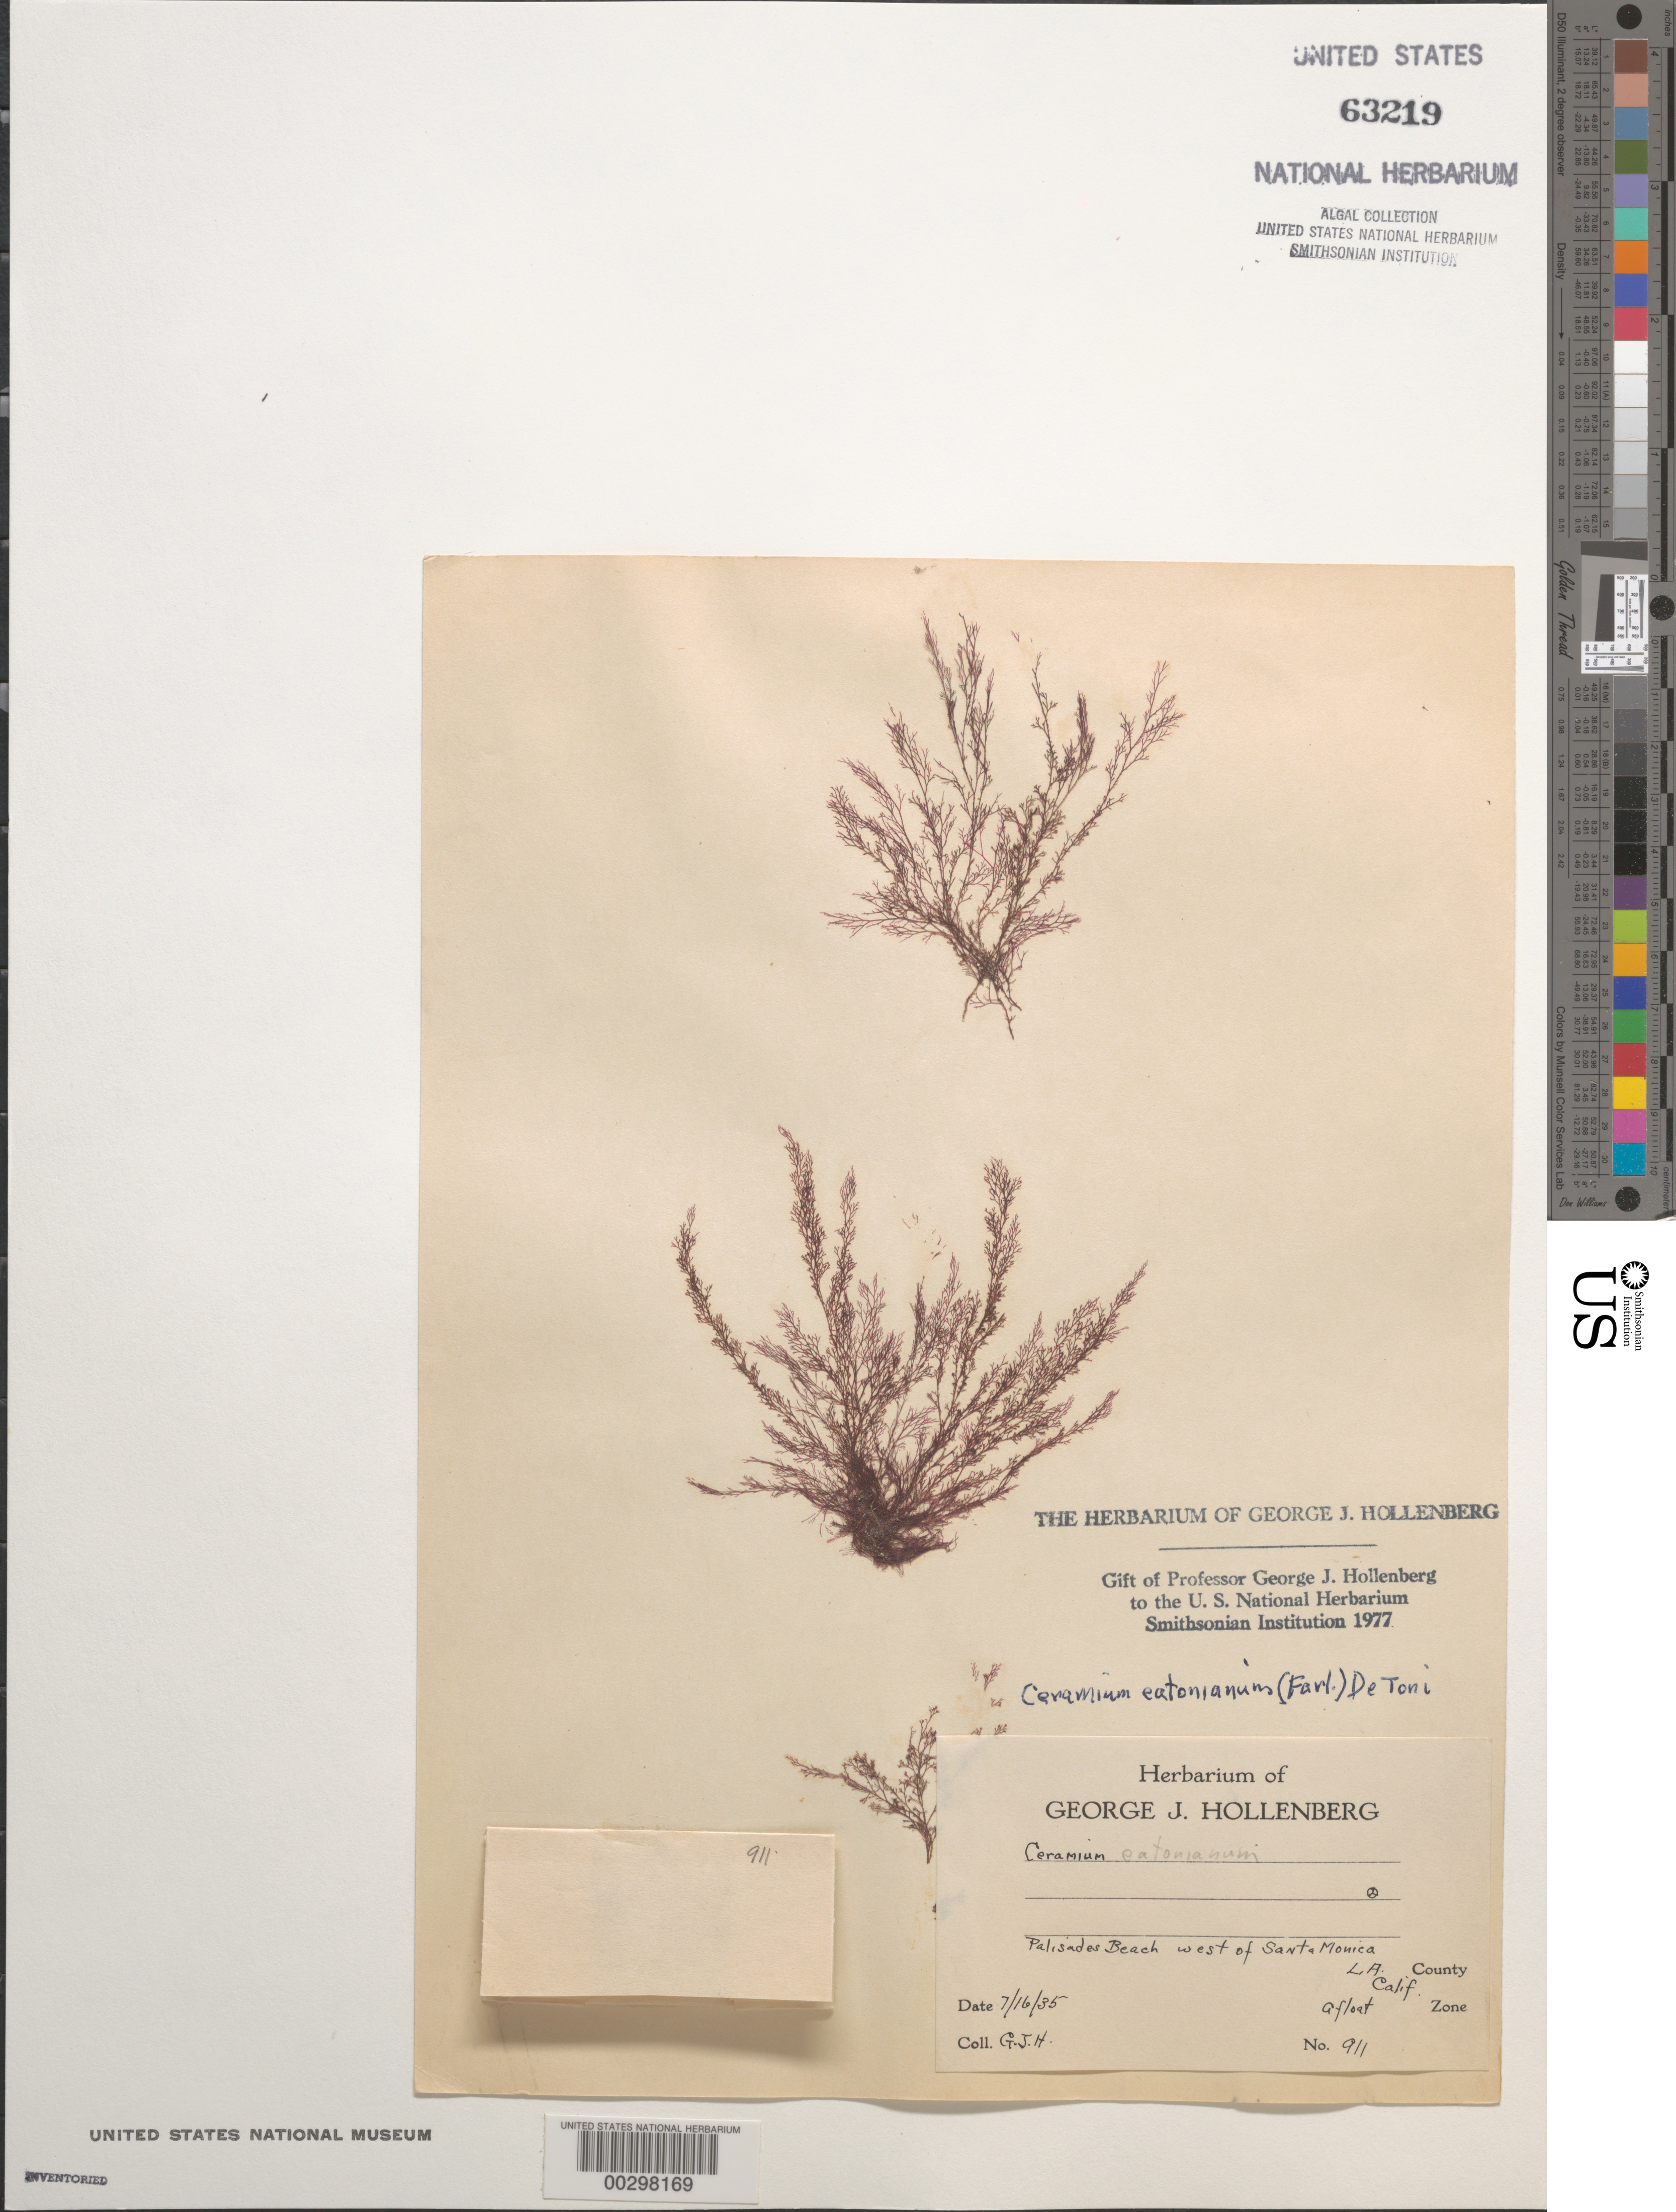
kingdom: Plantae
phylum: Rhodophyta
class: Florideophyceae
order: Ceramiales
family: Ceramiaceae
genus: Corallophila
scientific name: Corallophila eatoniana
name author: (Farl.) T.O. Cho et al.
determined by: Algae name updating Project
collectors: G. Hollenberg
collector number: GJH 911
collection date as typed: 16 Jul 1935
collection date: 1935-07-16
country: United States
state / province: California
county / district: Los Angeles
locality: Palisades Beach, west of Santa Monica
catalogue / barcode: US 63219